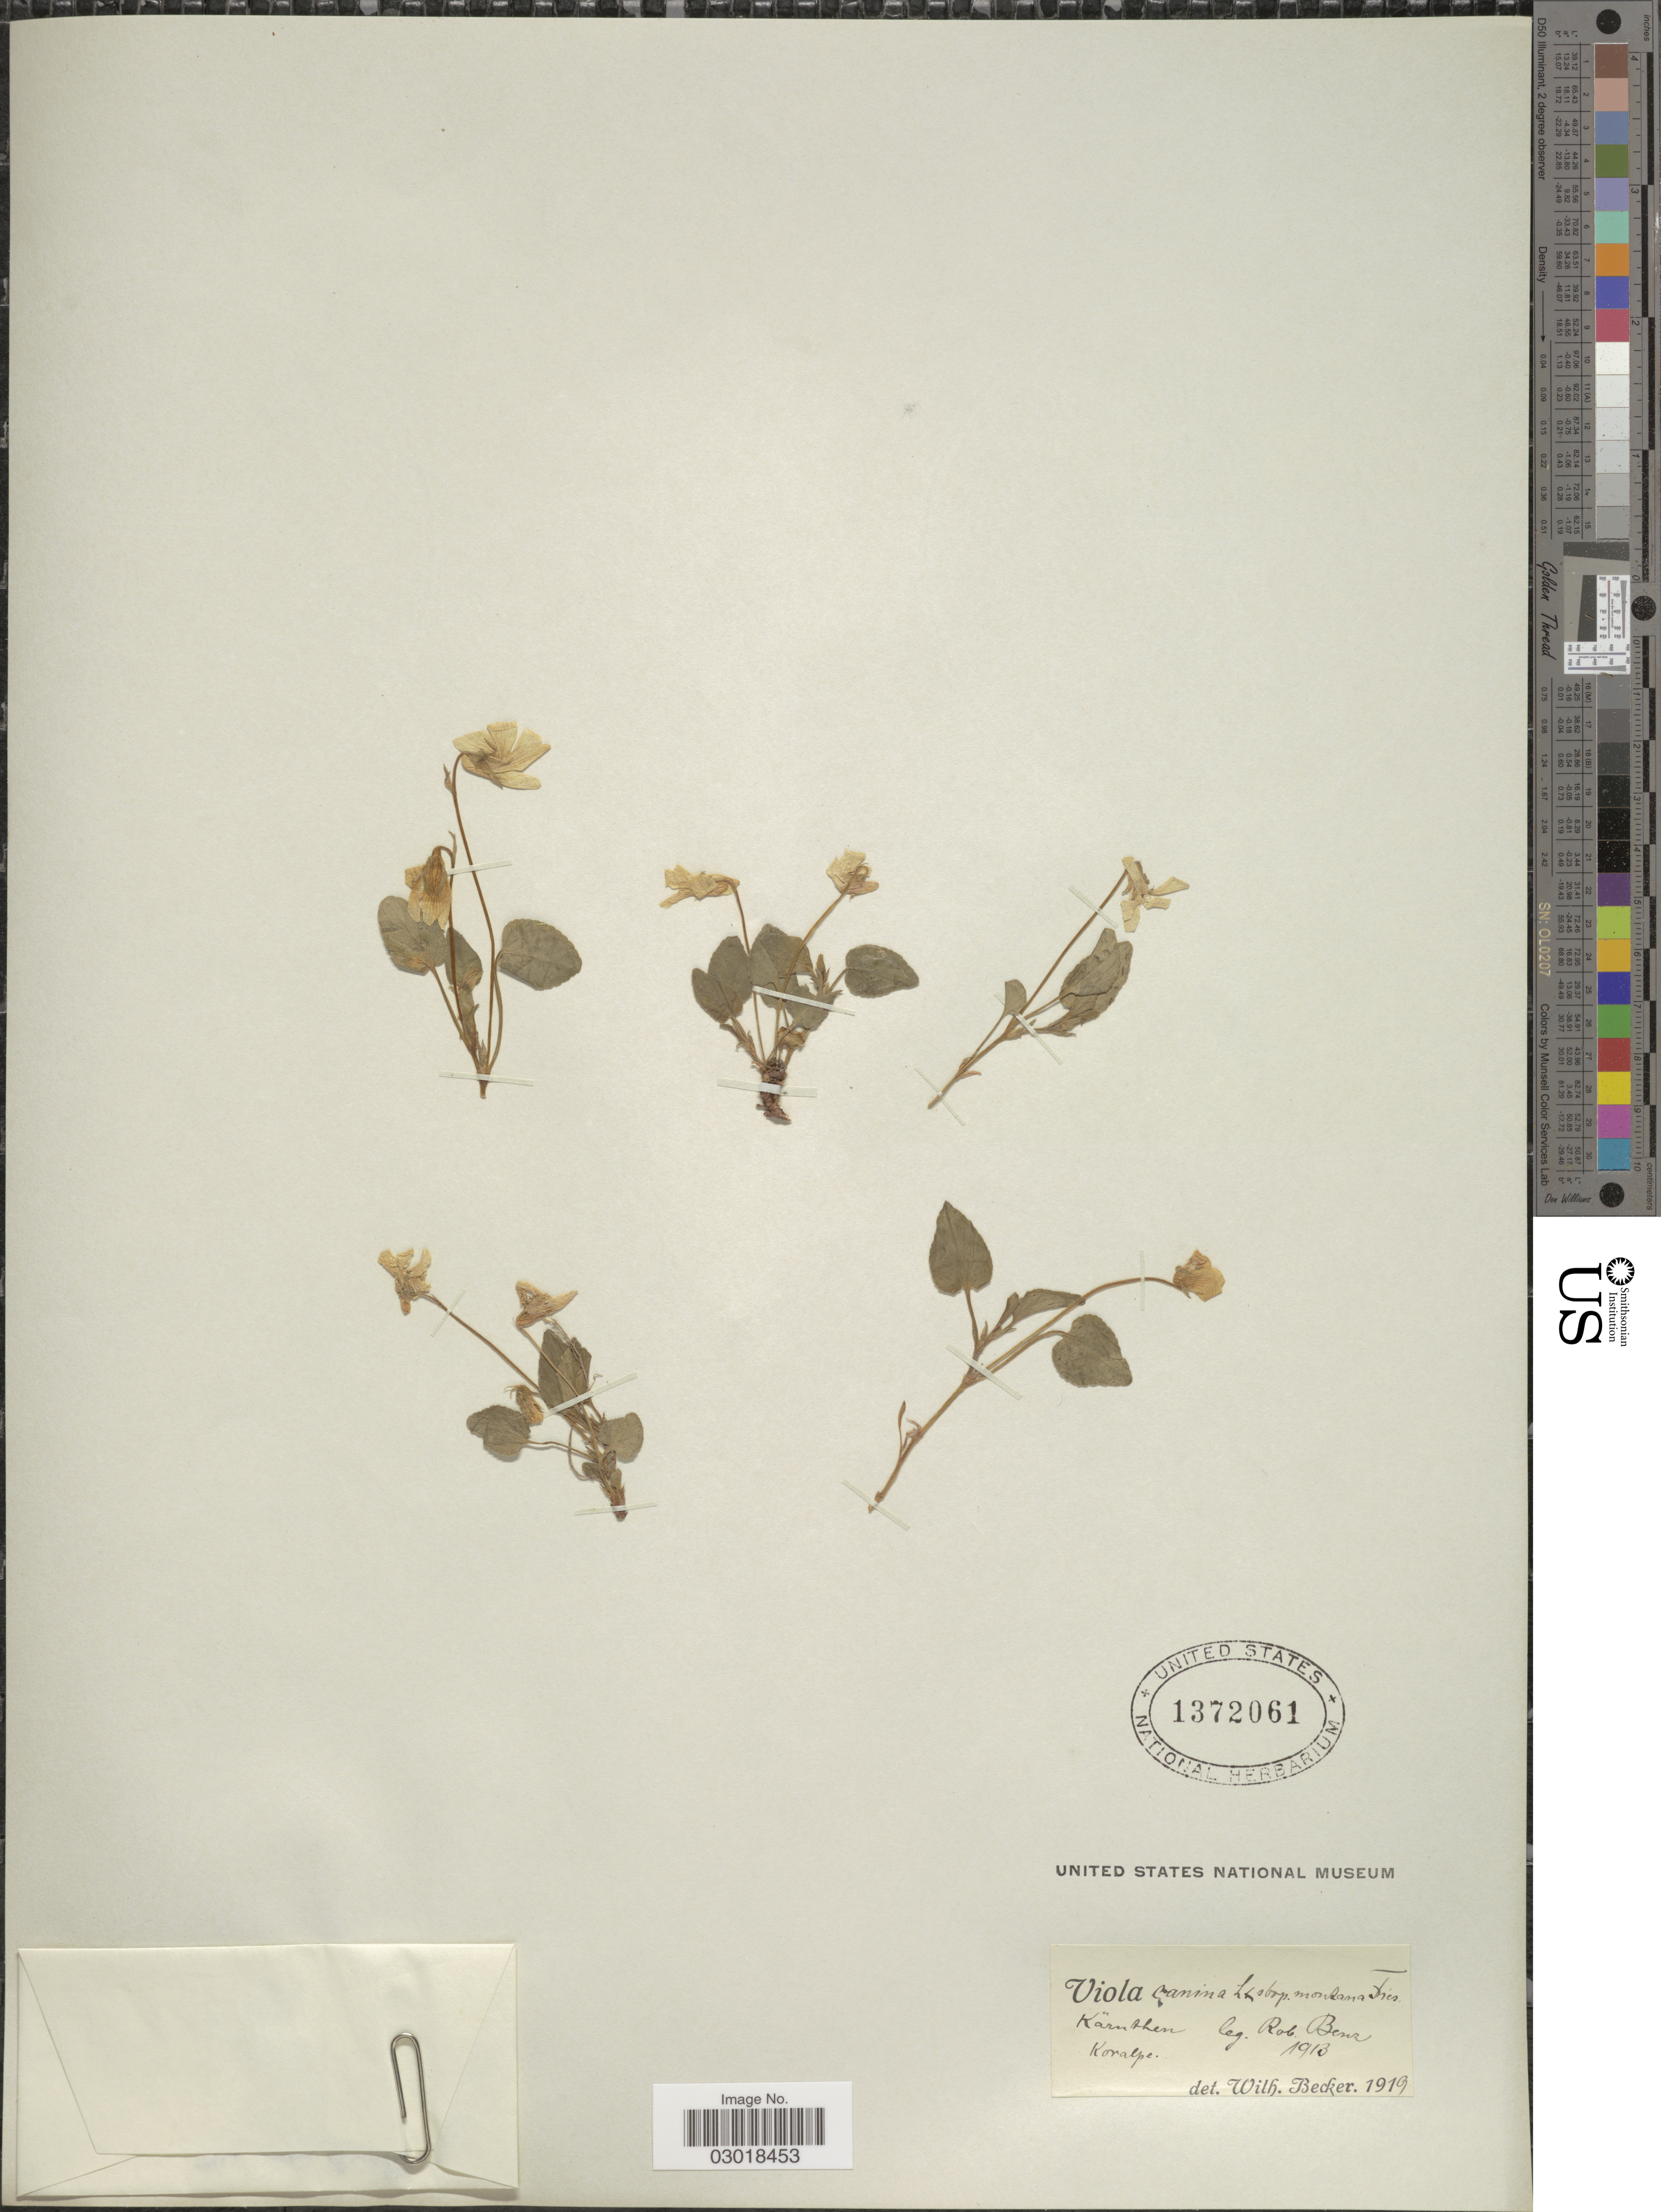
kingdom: Plantae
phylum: Tracheophyta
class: Magnoliopsida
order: Malpighiales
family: Violaceae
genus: Viola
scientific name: Viola canina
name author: L.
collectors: R. Benz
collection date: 1913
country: Austria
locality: Kärnthen. Koralpe.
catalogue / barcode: US 1372061